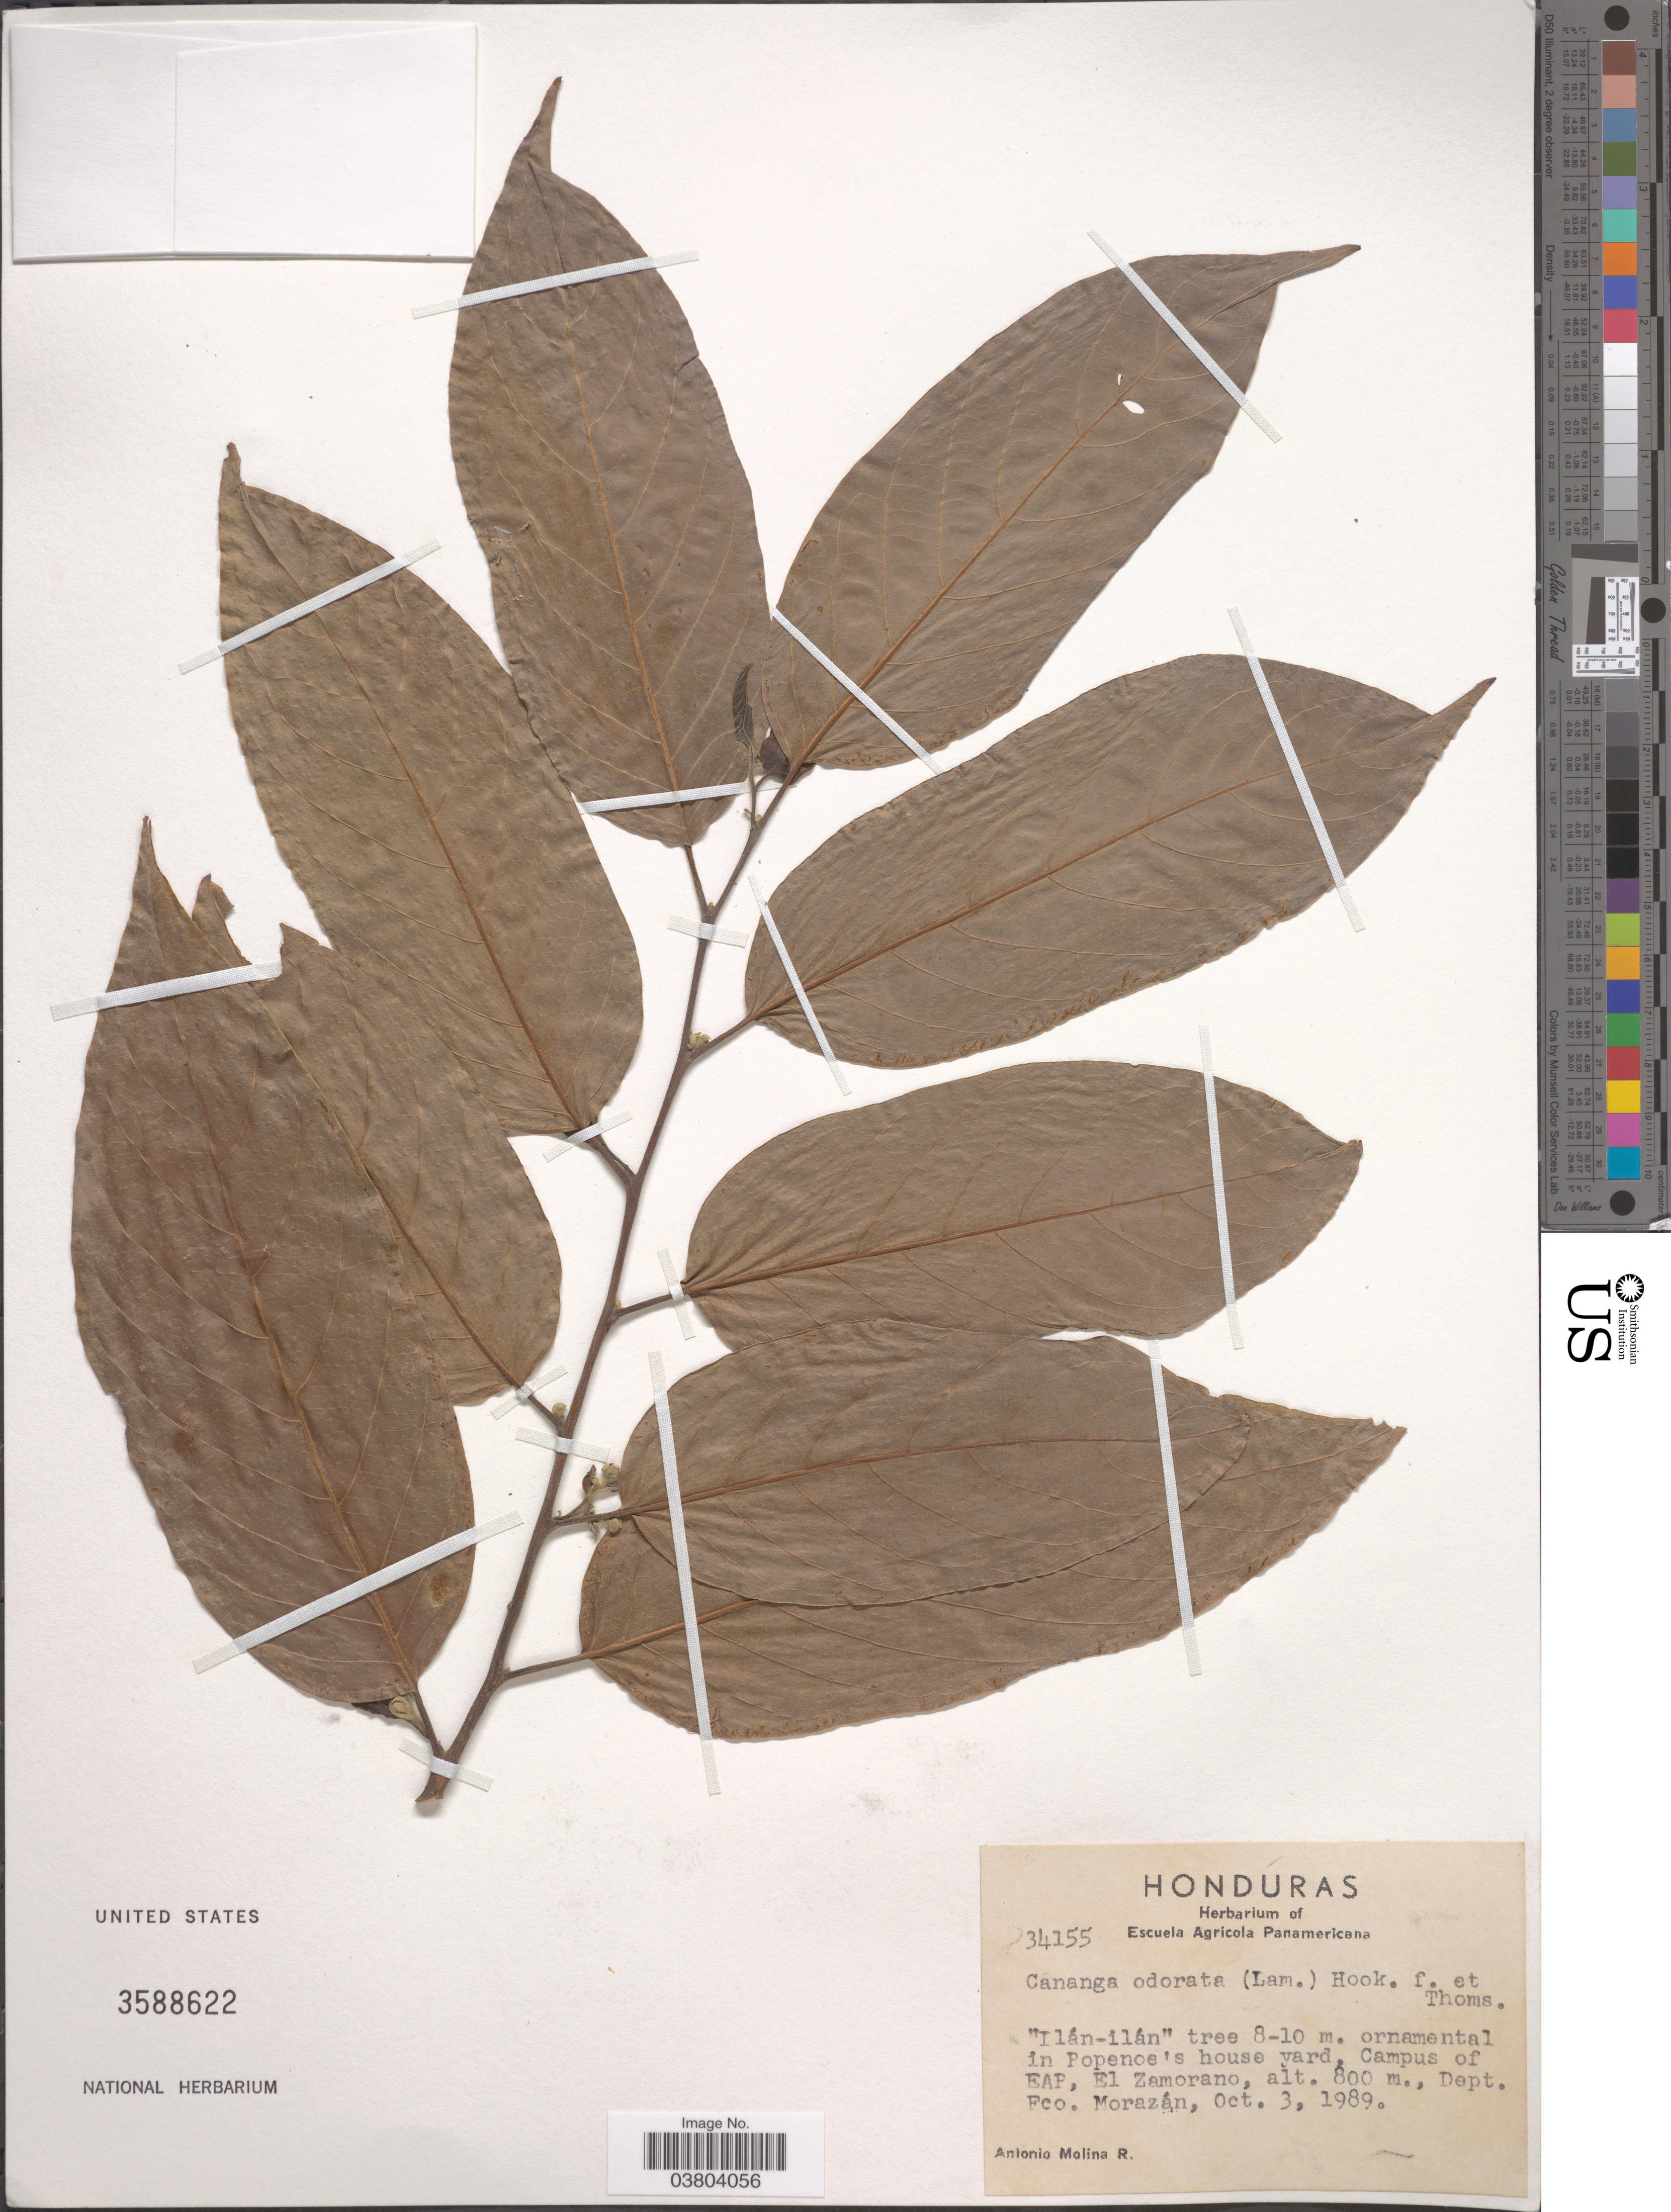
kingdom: Plantae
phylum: Tracheophyta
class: Magnoliopsida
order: Magnoliales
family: Annonaceae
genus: Cananga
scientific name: Cananga odorata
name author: (Lam.) Hook. f. & Thomson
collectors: A. Molina R.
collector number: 34155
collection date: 1989-10-03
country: Honduras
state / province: Fco. Morazán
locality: Ornamental in Popenoe's house yard, Campus of EAP, El Zamorano, Dept. Fco. Morazán.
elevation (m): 800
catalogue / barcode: US 3588622